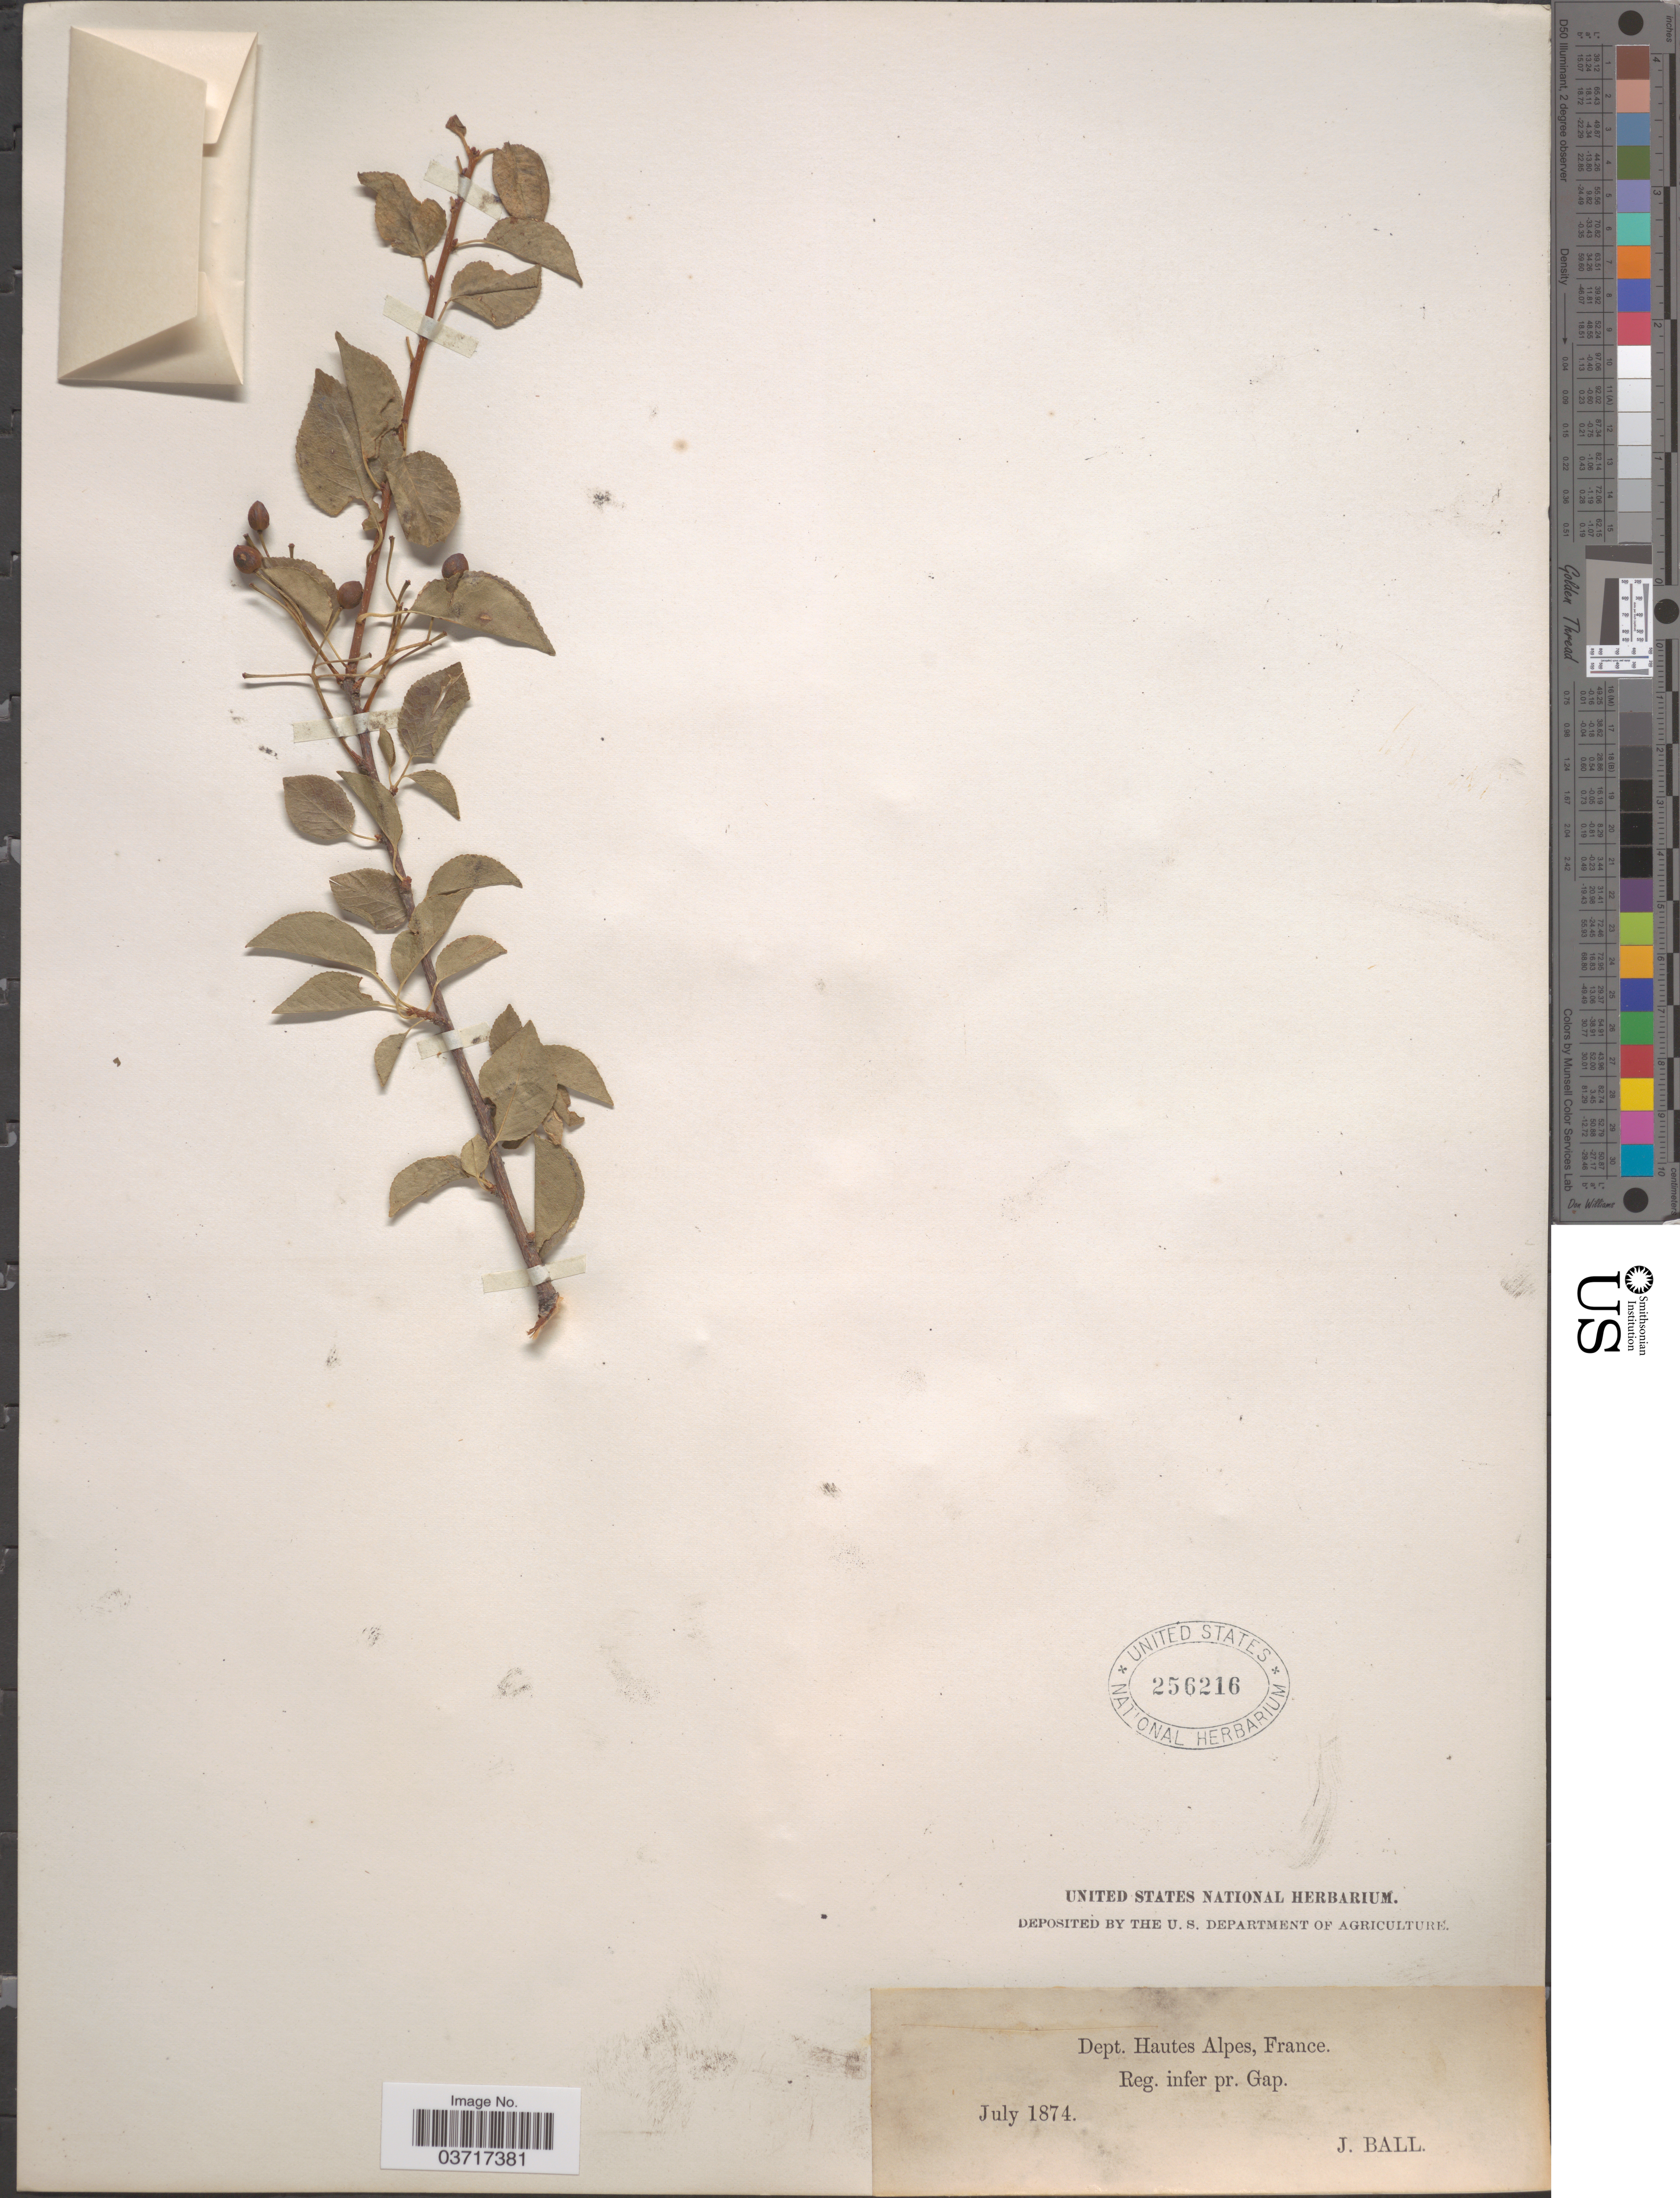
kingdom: Plantae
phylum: Tracheophyta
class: Magnoliopsida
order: Rosales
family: Rosaceae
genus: Prunus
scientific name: Prunus mahaleb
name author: L.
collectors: J. Ball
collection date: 1874-07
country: France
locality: Dept. Hautes Alpes. Reg. infer pr. Gap.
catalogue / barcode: US 256216